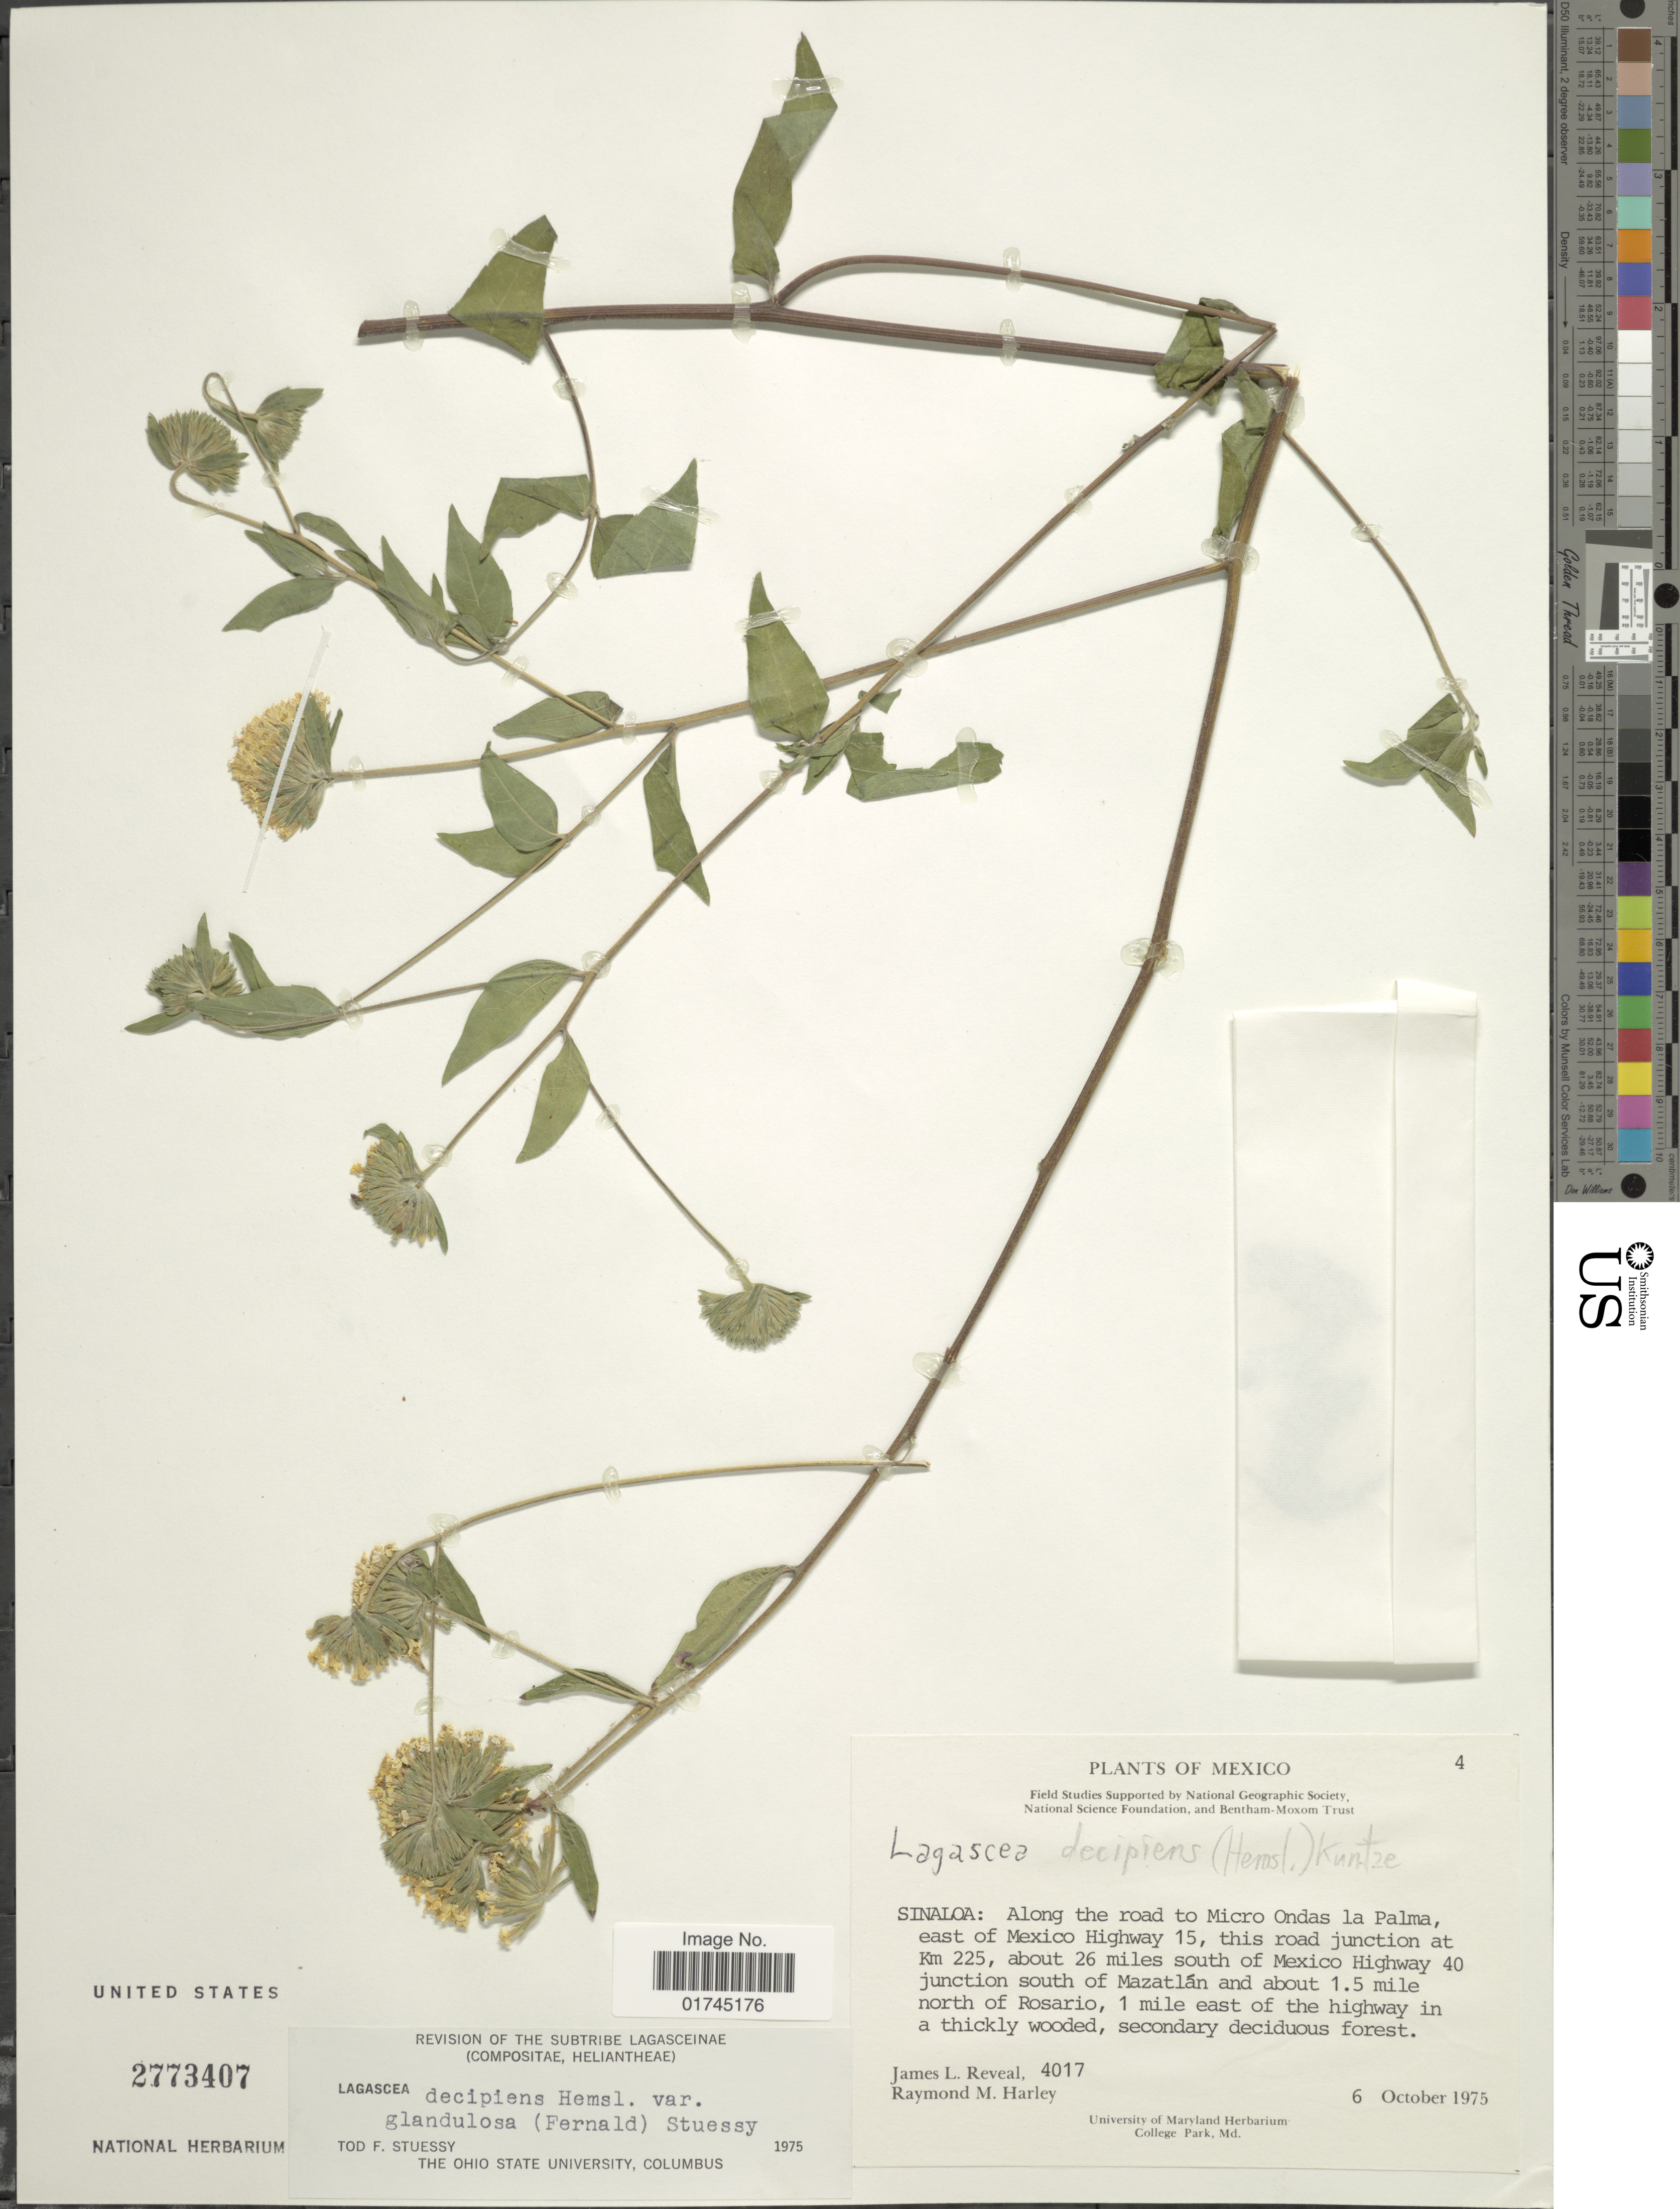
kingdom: Plantae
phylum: Tracheophyta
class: Magnoliopsida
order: Asterales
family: Asteraceae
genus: Lagascea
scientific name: Lagascea decipiens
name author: Hemsl.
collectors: J. L. Reveal & R. M. Harley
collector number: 4017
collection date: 1975-10-06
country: Mexico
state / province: Sinaloa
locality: Along the road to Micro Ondas la Palma, east of Mexico Highway 15, this road junction at Km 225, about 26 miles south of Mexico Highway 40 junction south of Mazatlán and about 1.5 mile north of Rosario, 1 mile east of the highway in a thickly wooded, secondary deciduous forest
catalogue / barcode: US 2773407